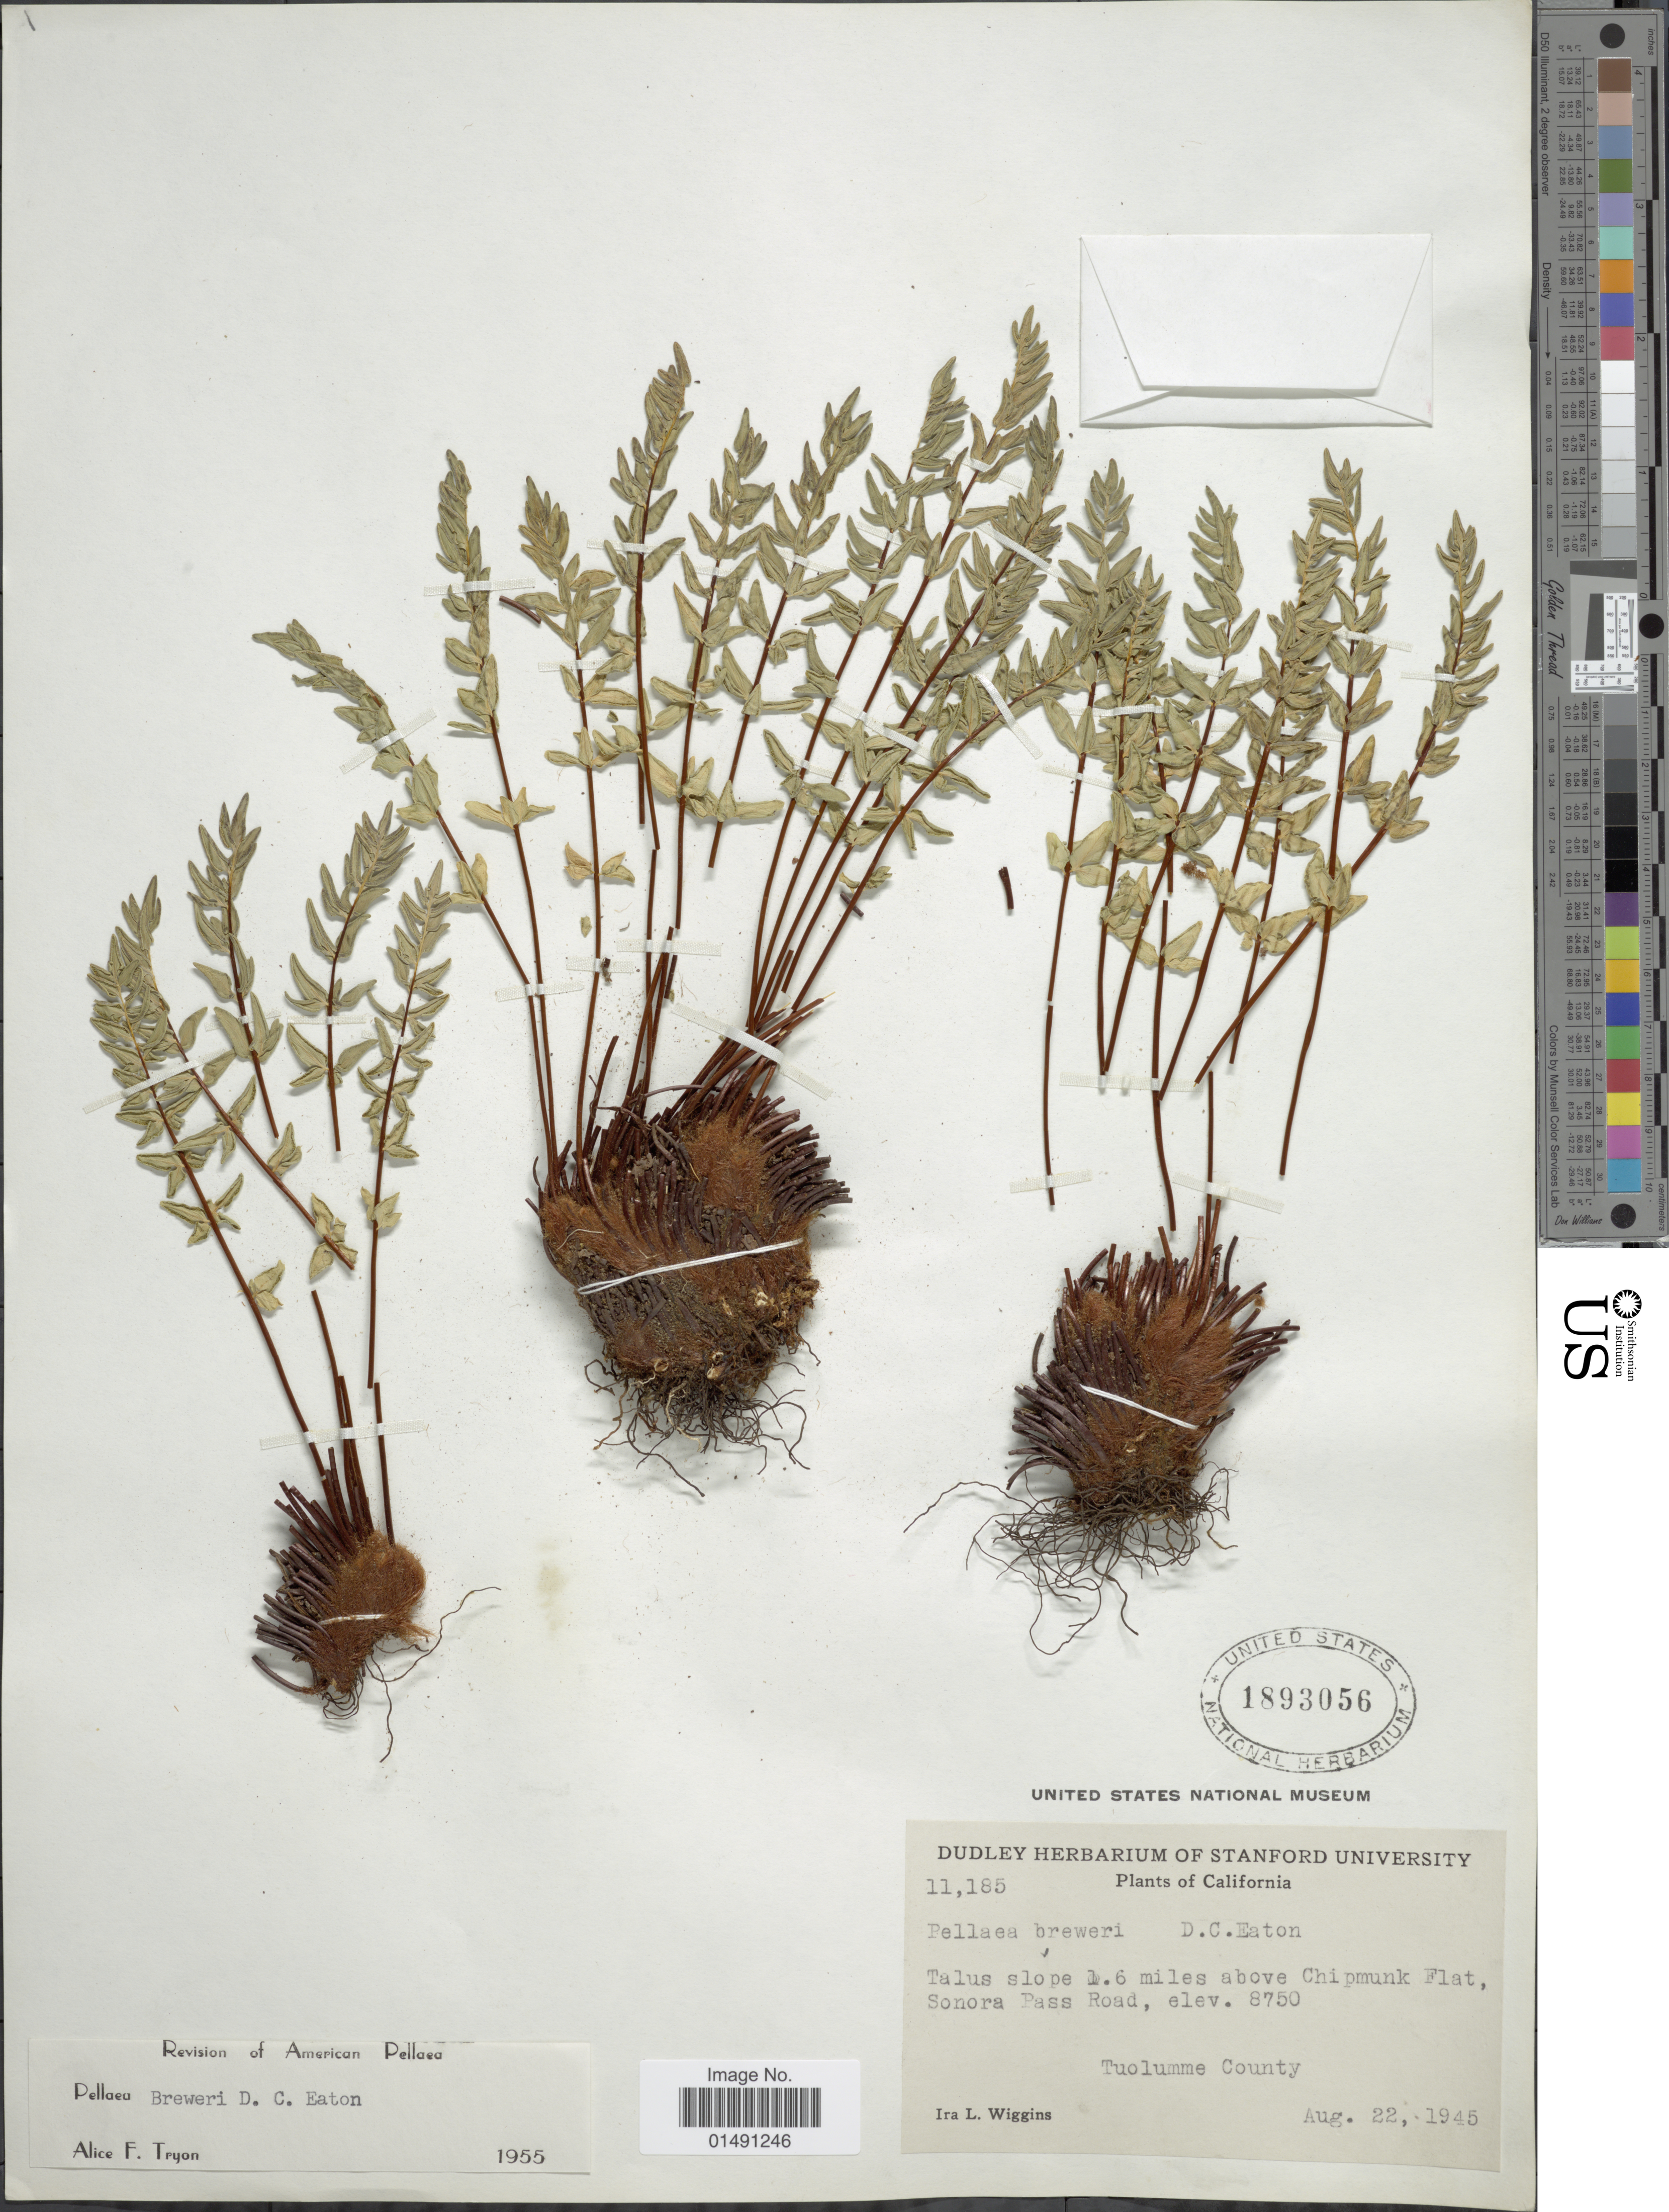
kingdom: Plantae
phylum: Tracheophyta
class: Polypodiopsida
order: Polypodiales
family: Pteridaceae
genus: Pellaea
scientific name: Pellaea breweri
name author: D.C. Eaton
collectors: I. L. Wiggins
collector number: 11185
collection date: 1945-08-22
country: United States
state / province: California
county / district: Tuolumne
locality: Talus slope 1.6 miles above Chipmunk Flat, Sonora Pass Road, Tuolumme County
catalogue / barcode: US 1893056